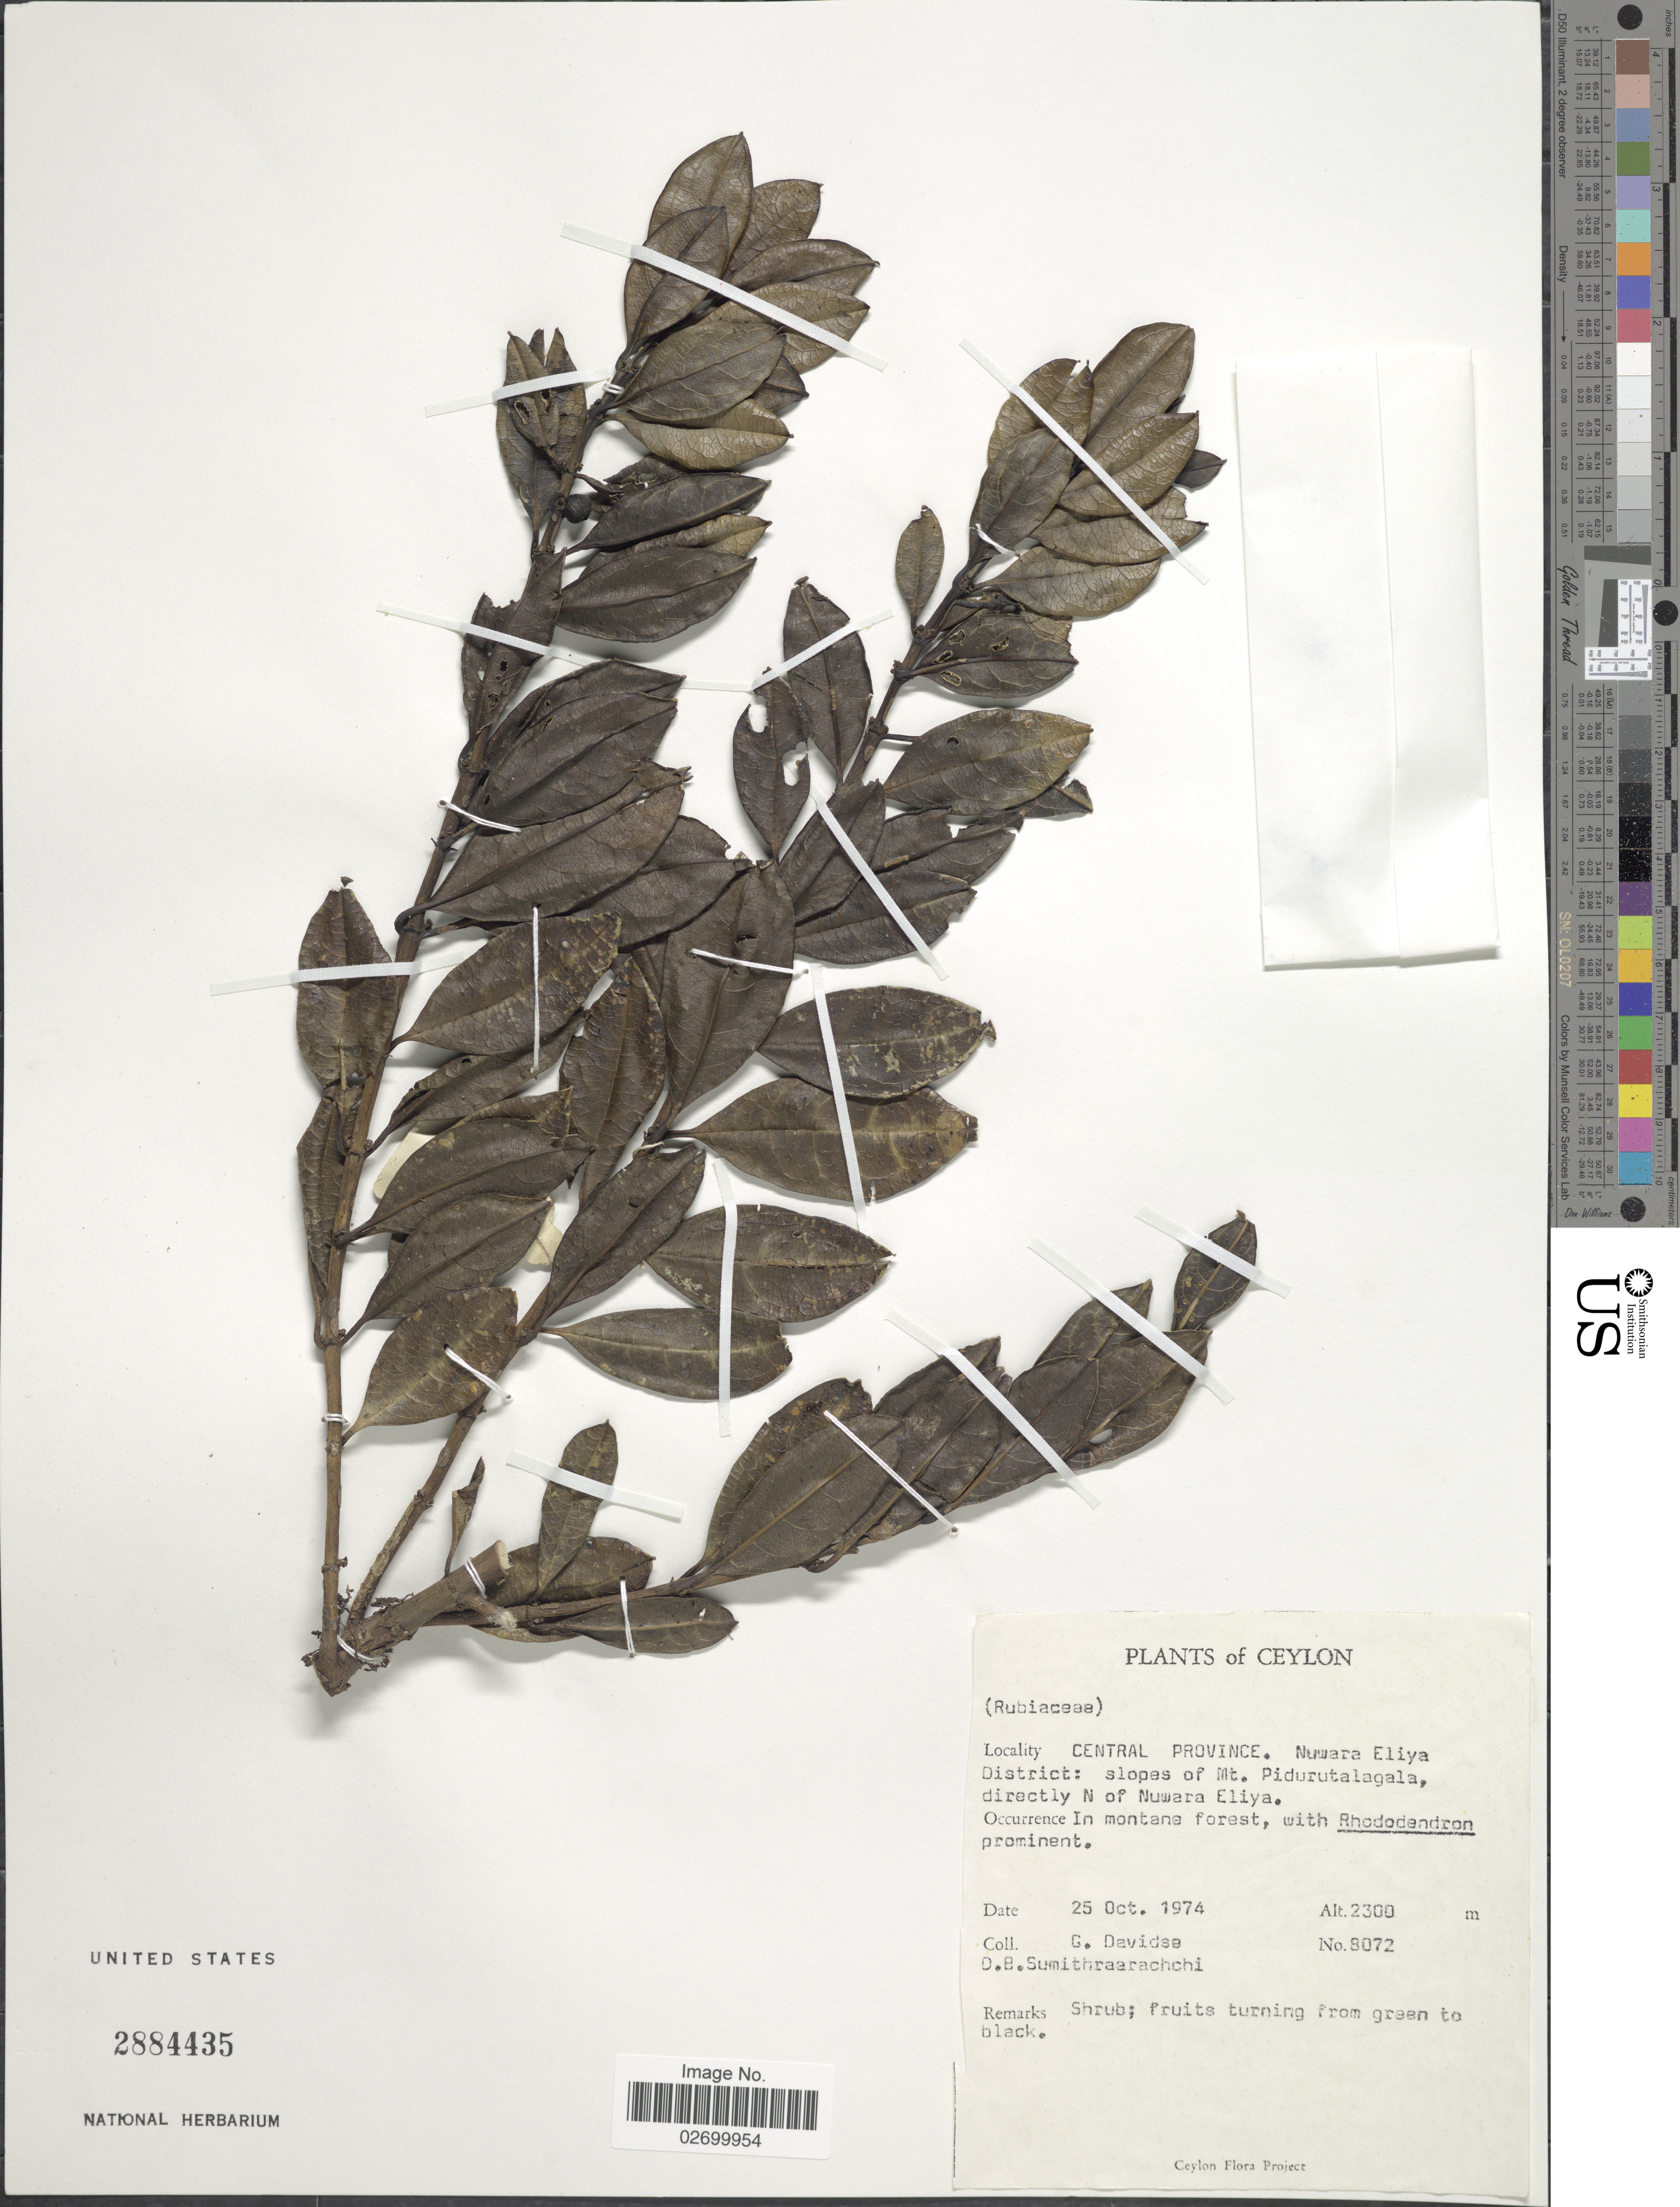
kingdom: Plantae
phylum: Tracheophyta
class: Magnoliopsida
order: Gentianales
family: Rubiaceae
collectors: G. Davidse & D. B. Sumithraarachchi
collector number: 8072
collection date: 1974-10-25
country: Sri Lanka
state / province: Central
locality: Ceylon. Nuwara Eliya District: slopes of Mt. Pidurutalagala directly N of Nuwara Eliya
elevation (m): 2300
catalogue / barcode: US 2884435